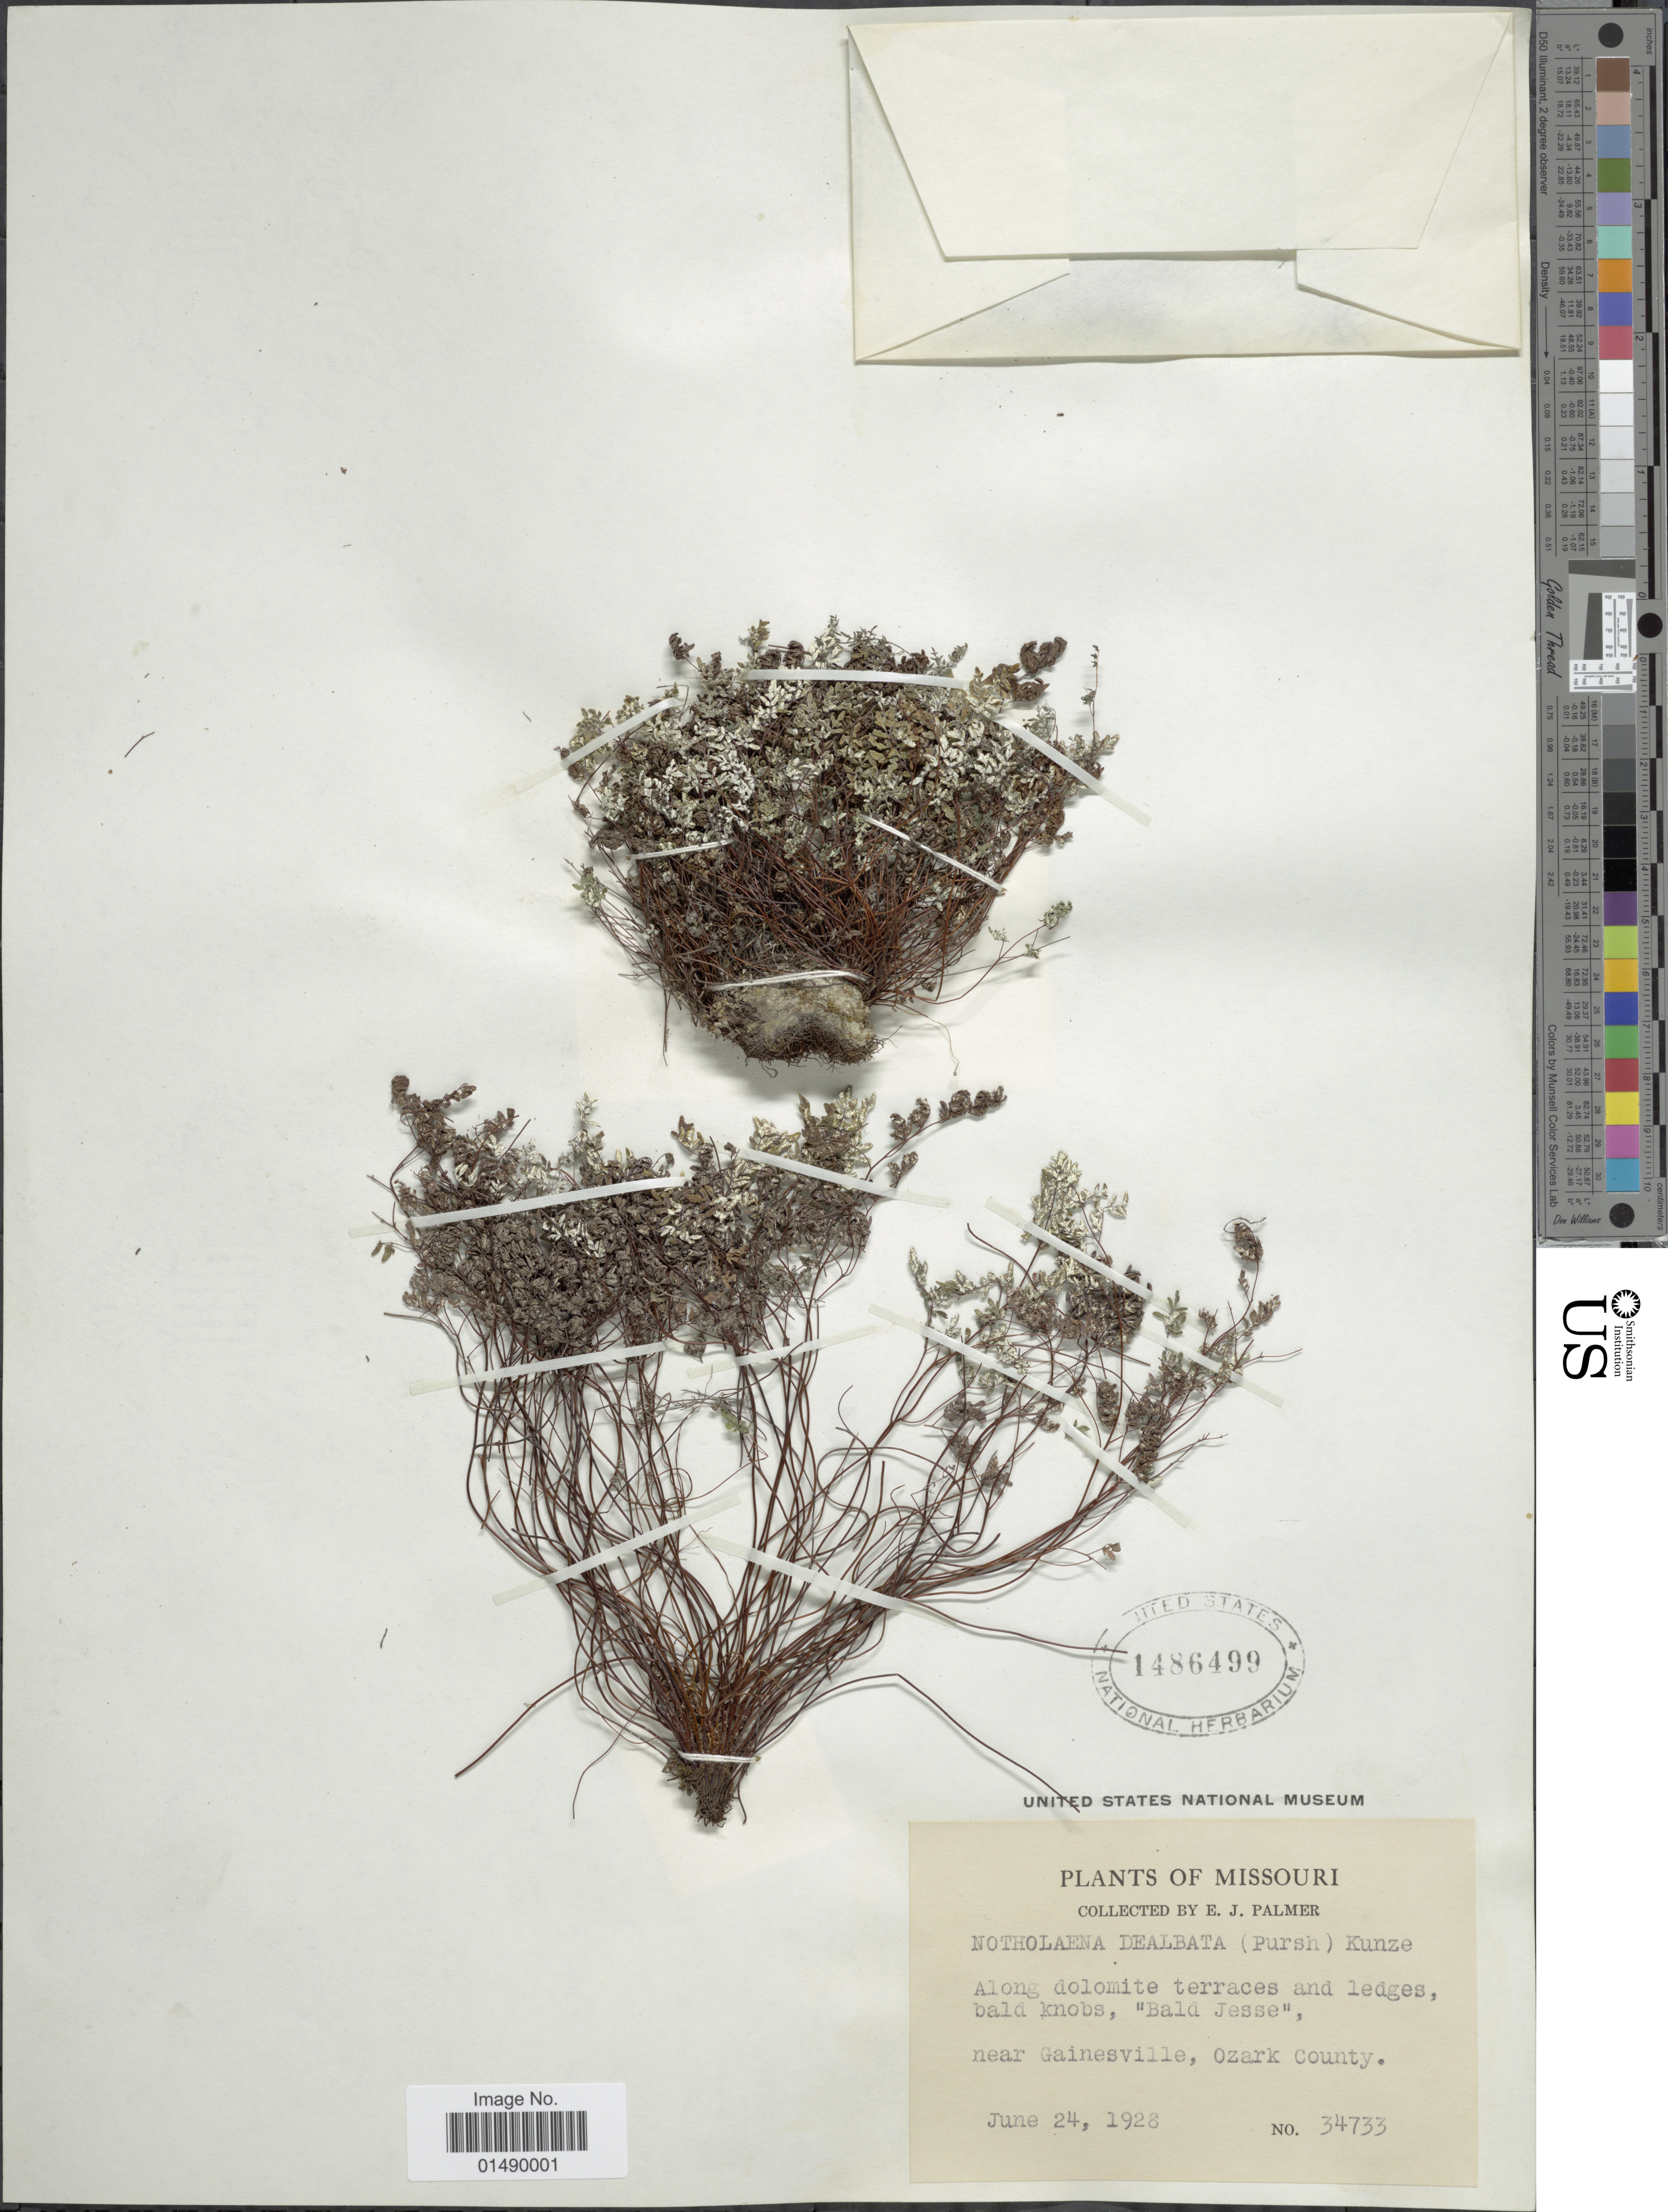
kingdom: Plantae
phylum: Tracheophyta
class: Polypodiopsida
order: Polypodiales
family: Pteridaceae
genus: Argyrochosma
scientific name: Argyrochosma dealbata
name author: (Pursh) Windham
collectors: E. J. Palmer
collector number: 34733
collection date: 1928-06-24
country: United States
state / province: Missouri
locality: Missouri, along dolomite terraces and ledges, blad knobs, "Bald Jesse", near Gainesville, Ozark County.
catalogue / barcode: US 1486499